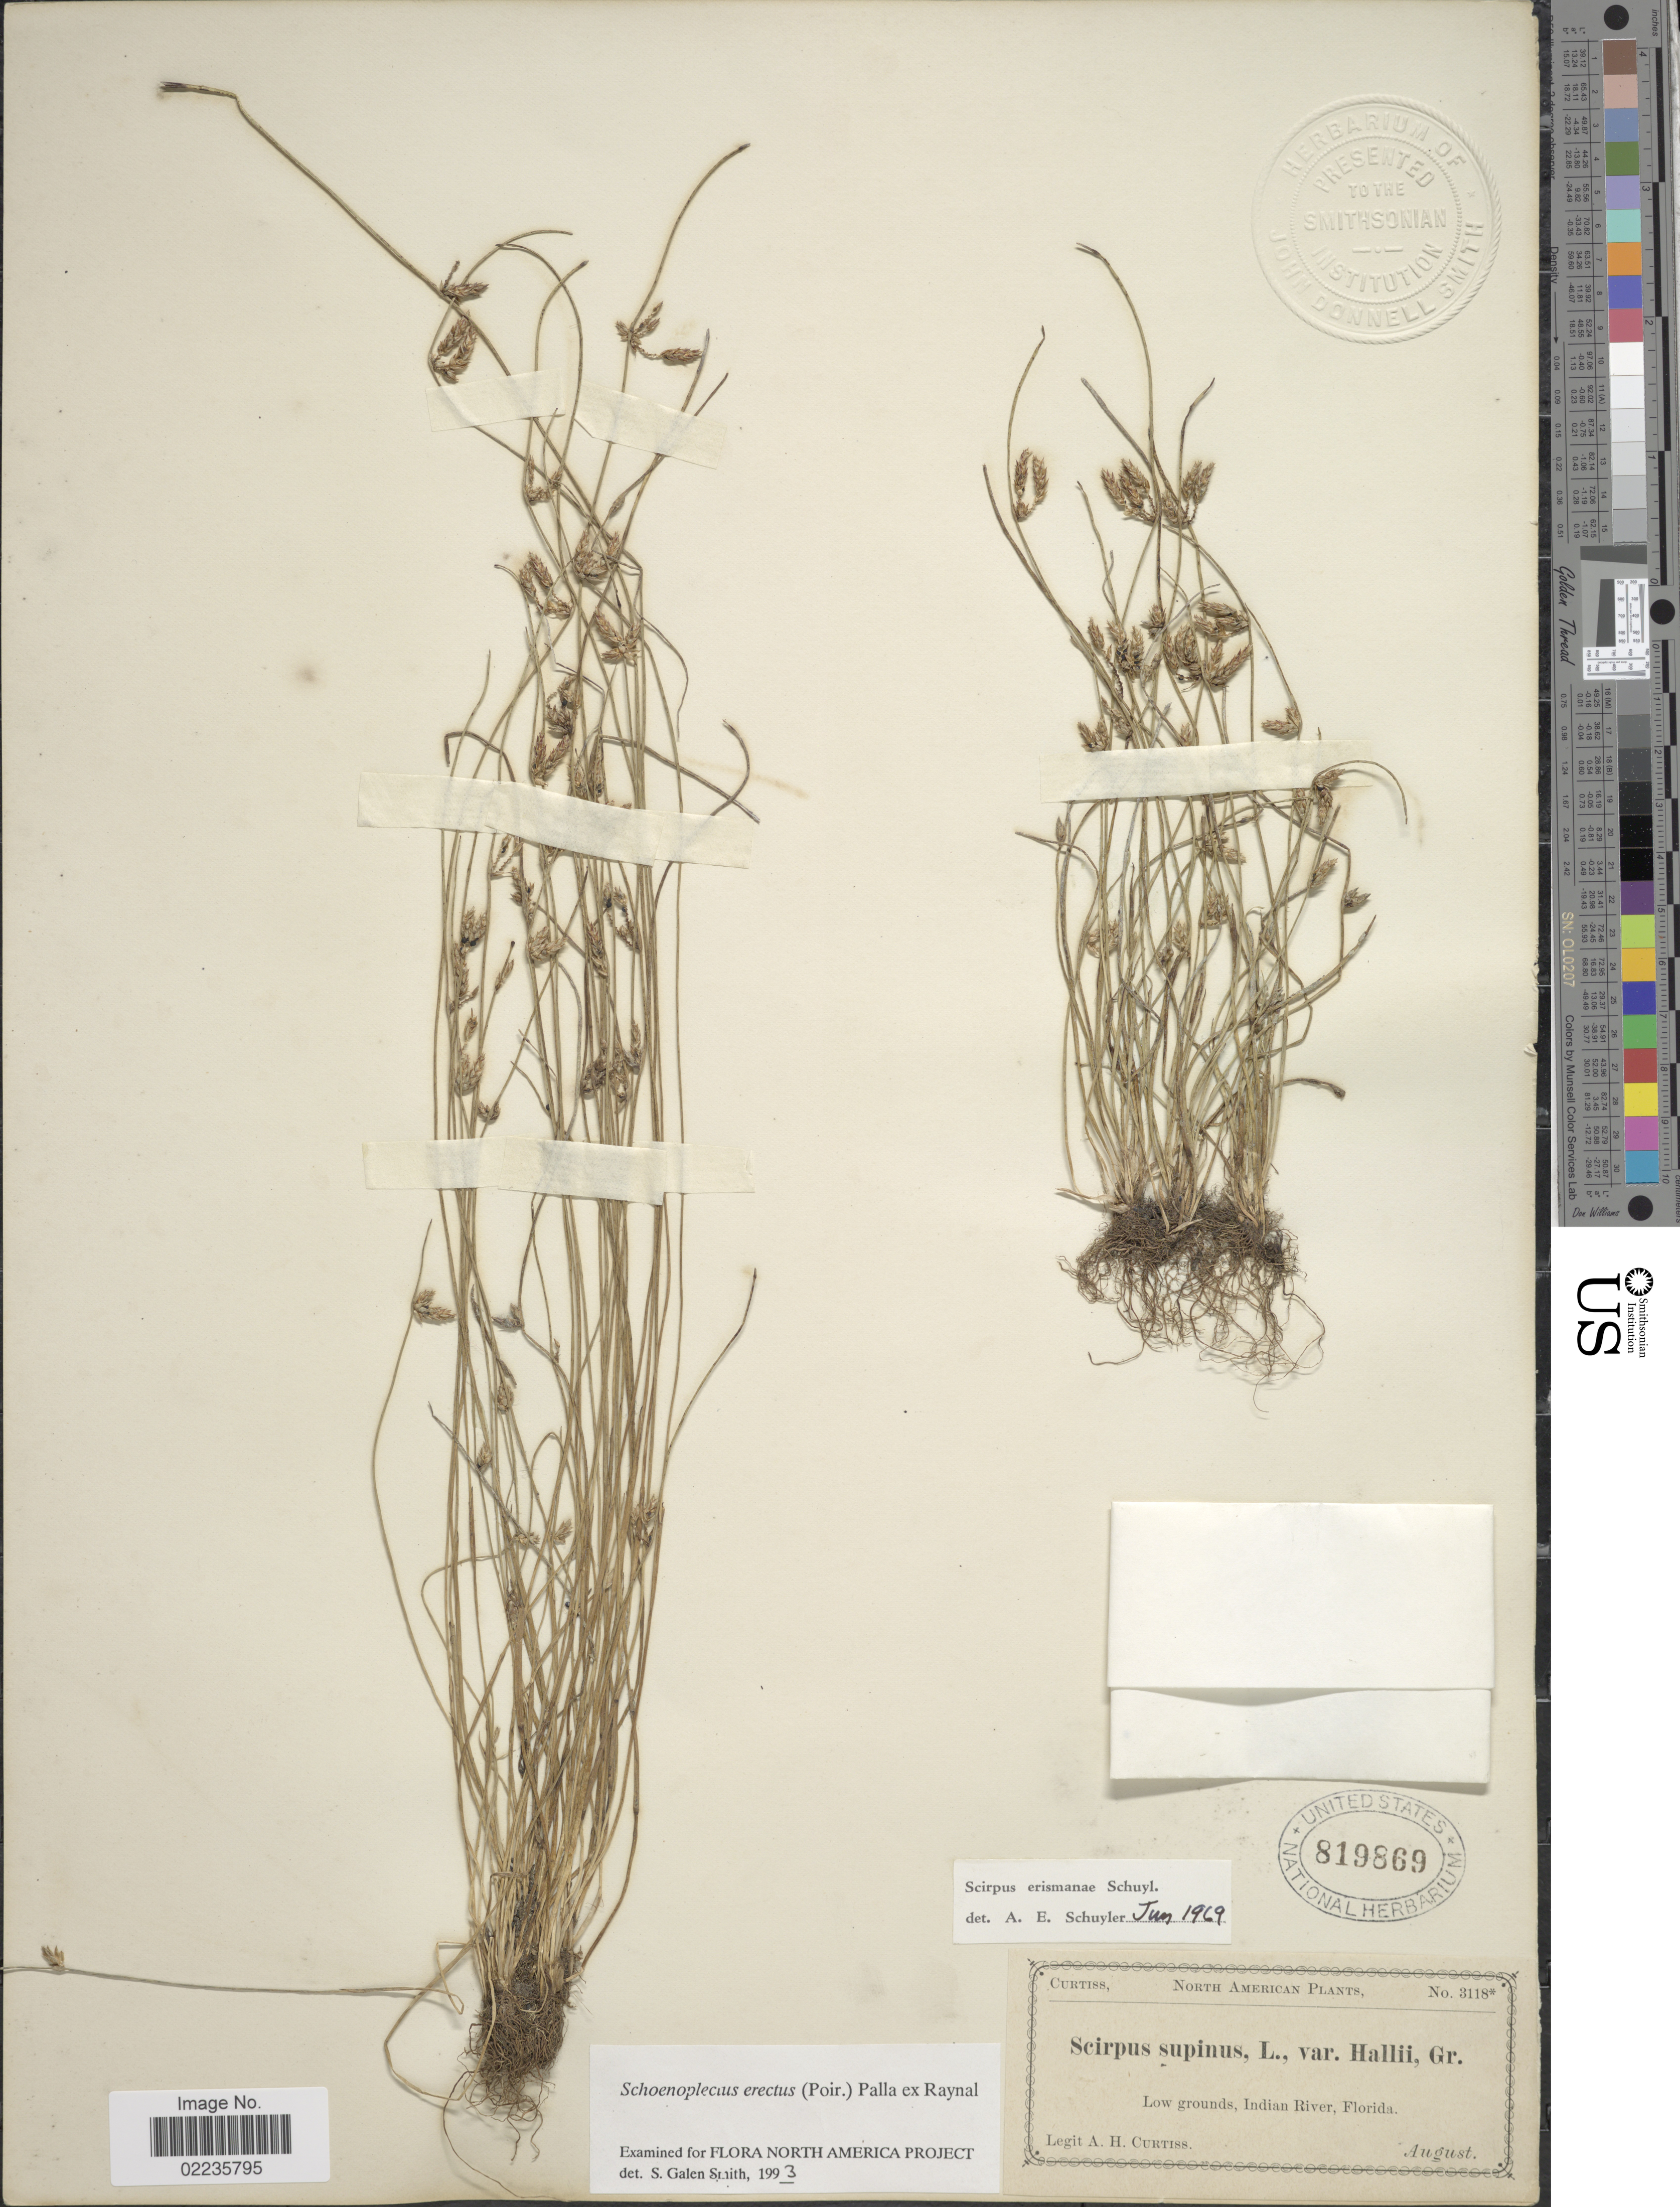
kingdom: Plantae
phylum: Tracheophyta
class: Liliopsida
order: Poales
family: Cyperaceae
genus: Schoenoplectus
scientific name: Schoenoplectus erectus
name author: (Poir.) Palla ex J. Raynal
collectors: A. H. Curtiss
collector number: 3118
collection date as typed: august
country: United States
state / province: Florida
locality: Low grounds, Indian River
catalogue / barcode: US 819869